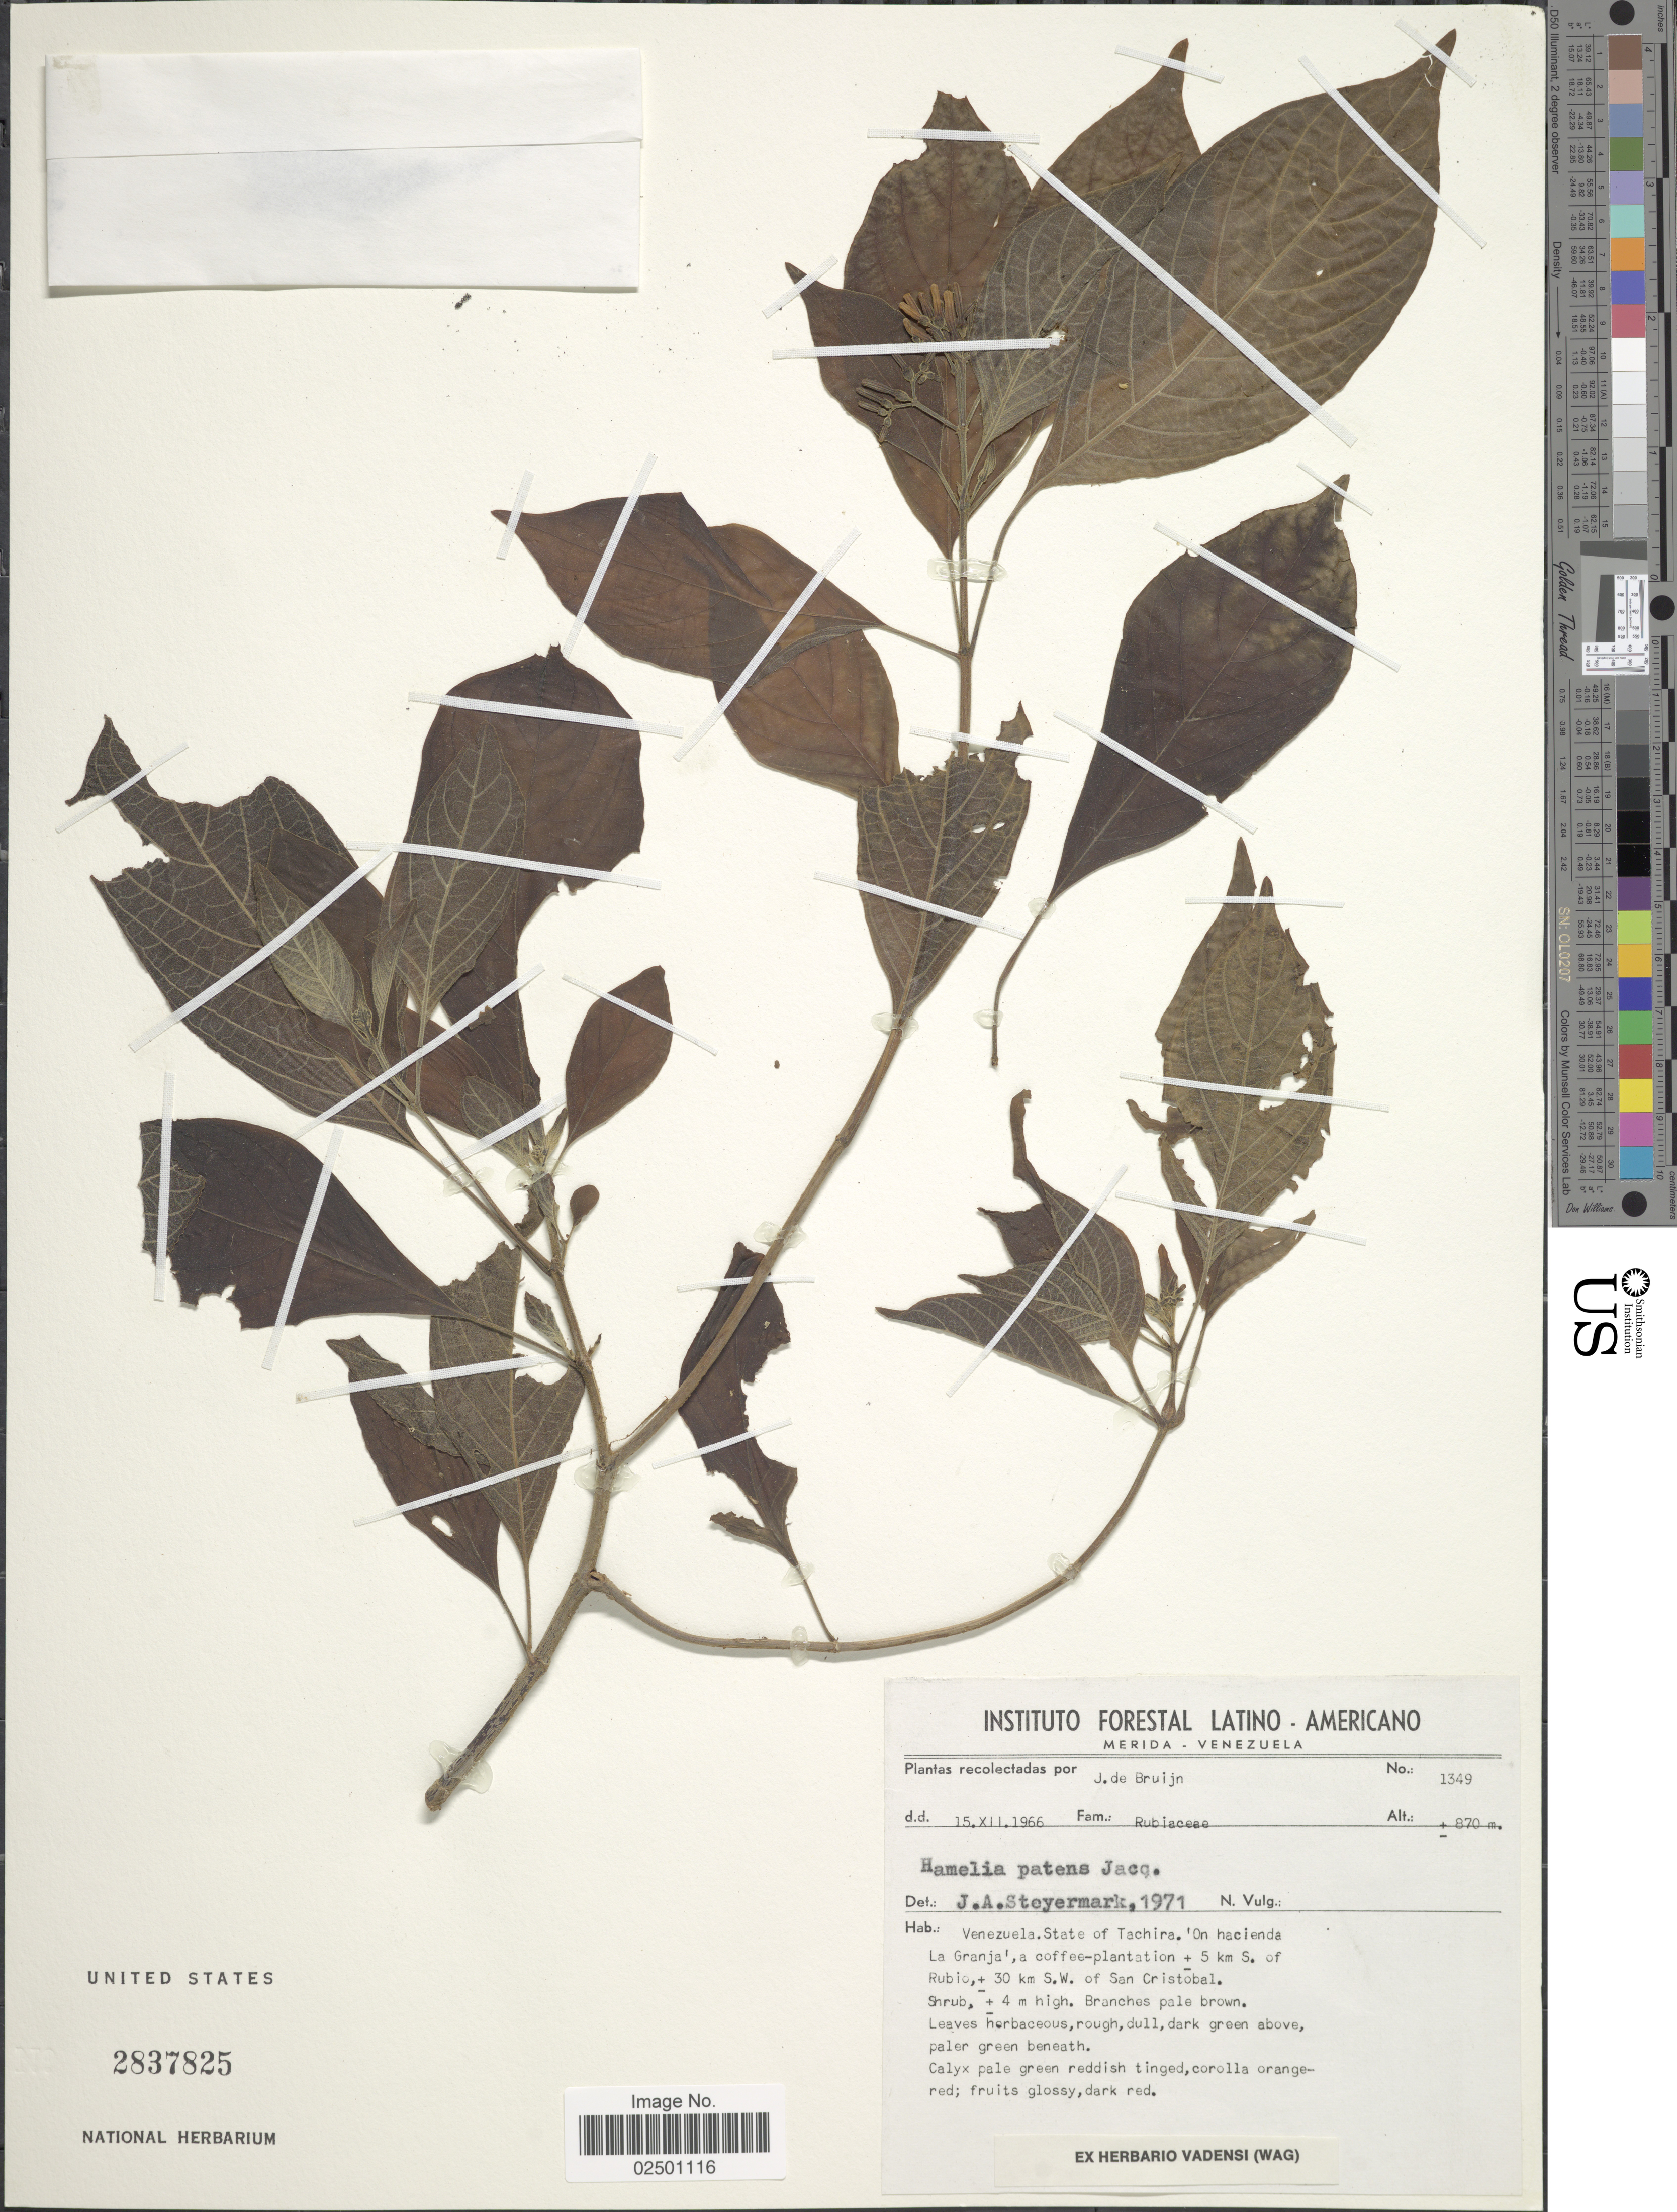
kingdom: Plantae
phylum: Tracheophyta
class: Magnoliopsida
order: Gentianales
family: Rubiaceae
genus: Hamelia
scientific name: Hamelia patens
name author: Jacq.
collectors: J. Bruijn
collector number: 1349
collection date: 1966-12-15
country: Venezuela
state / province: Tachira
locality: Venezuela. State of Tachira. On hacienda La Granja's, a coffee-plantation ± 5 km S. of Rubio, ± 30 km S.W. of San Cristobal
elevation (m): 870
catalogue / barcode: US 2837825